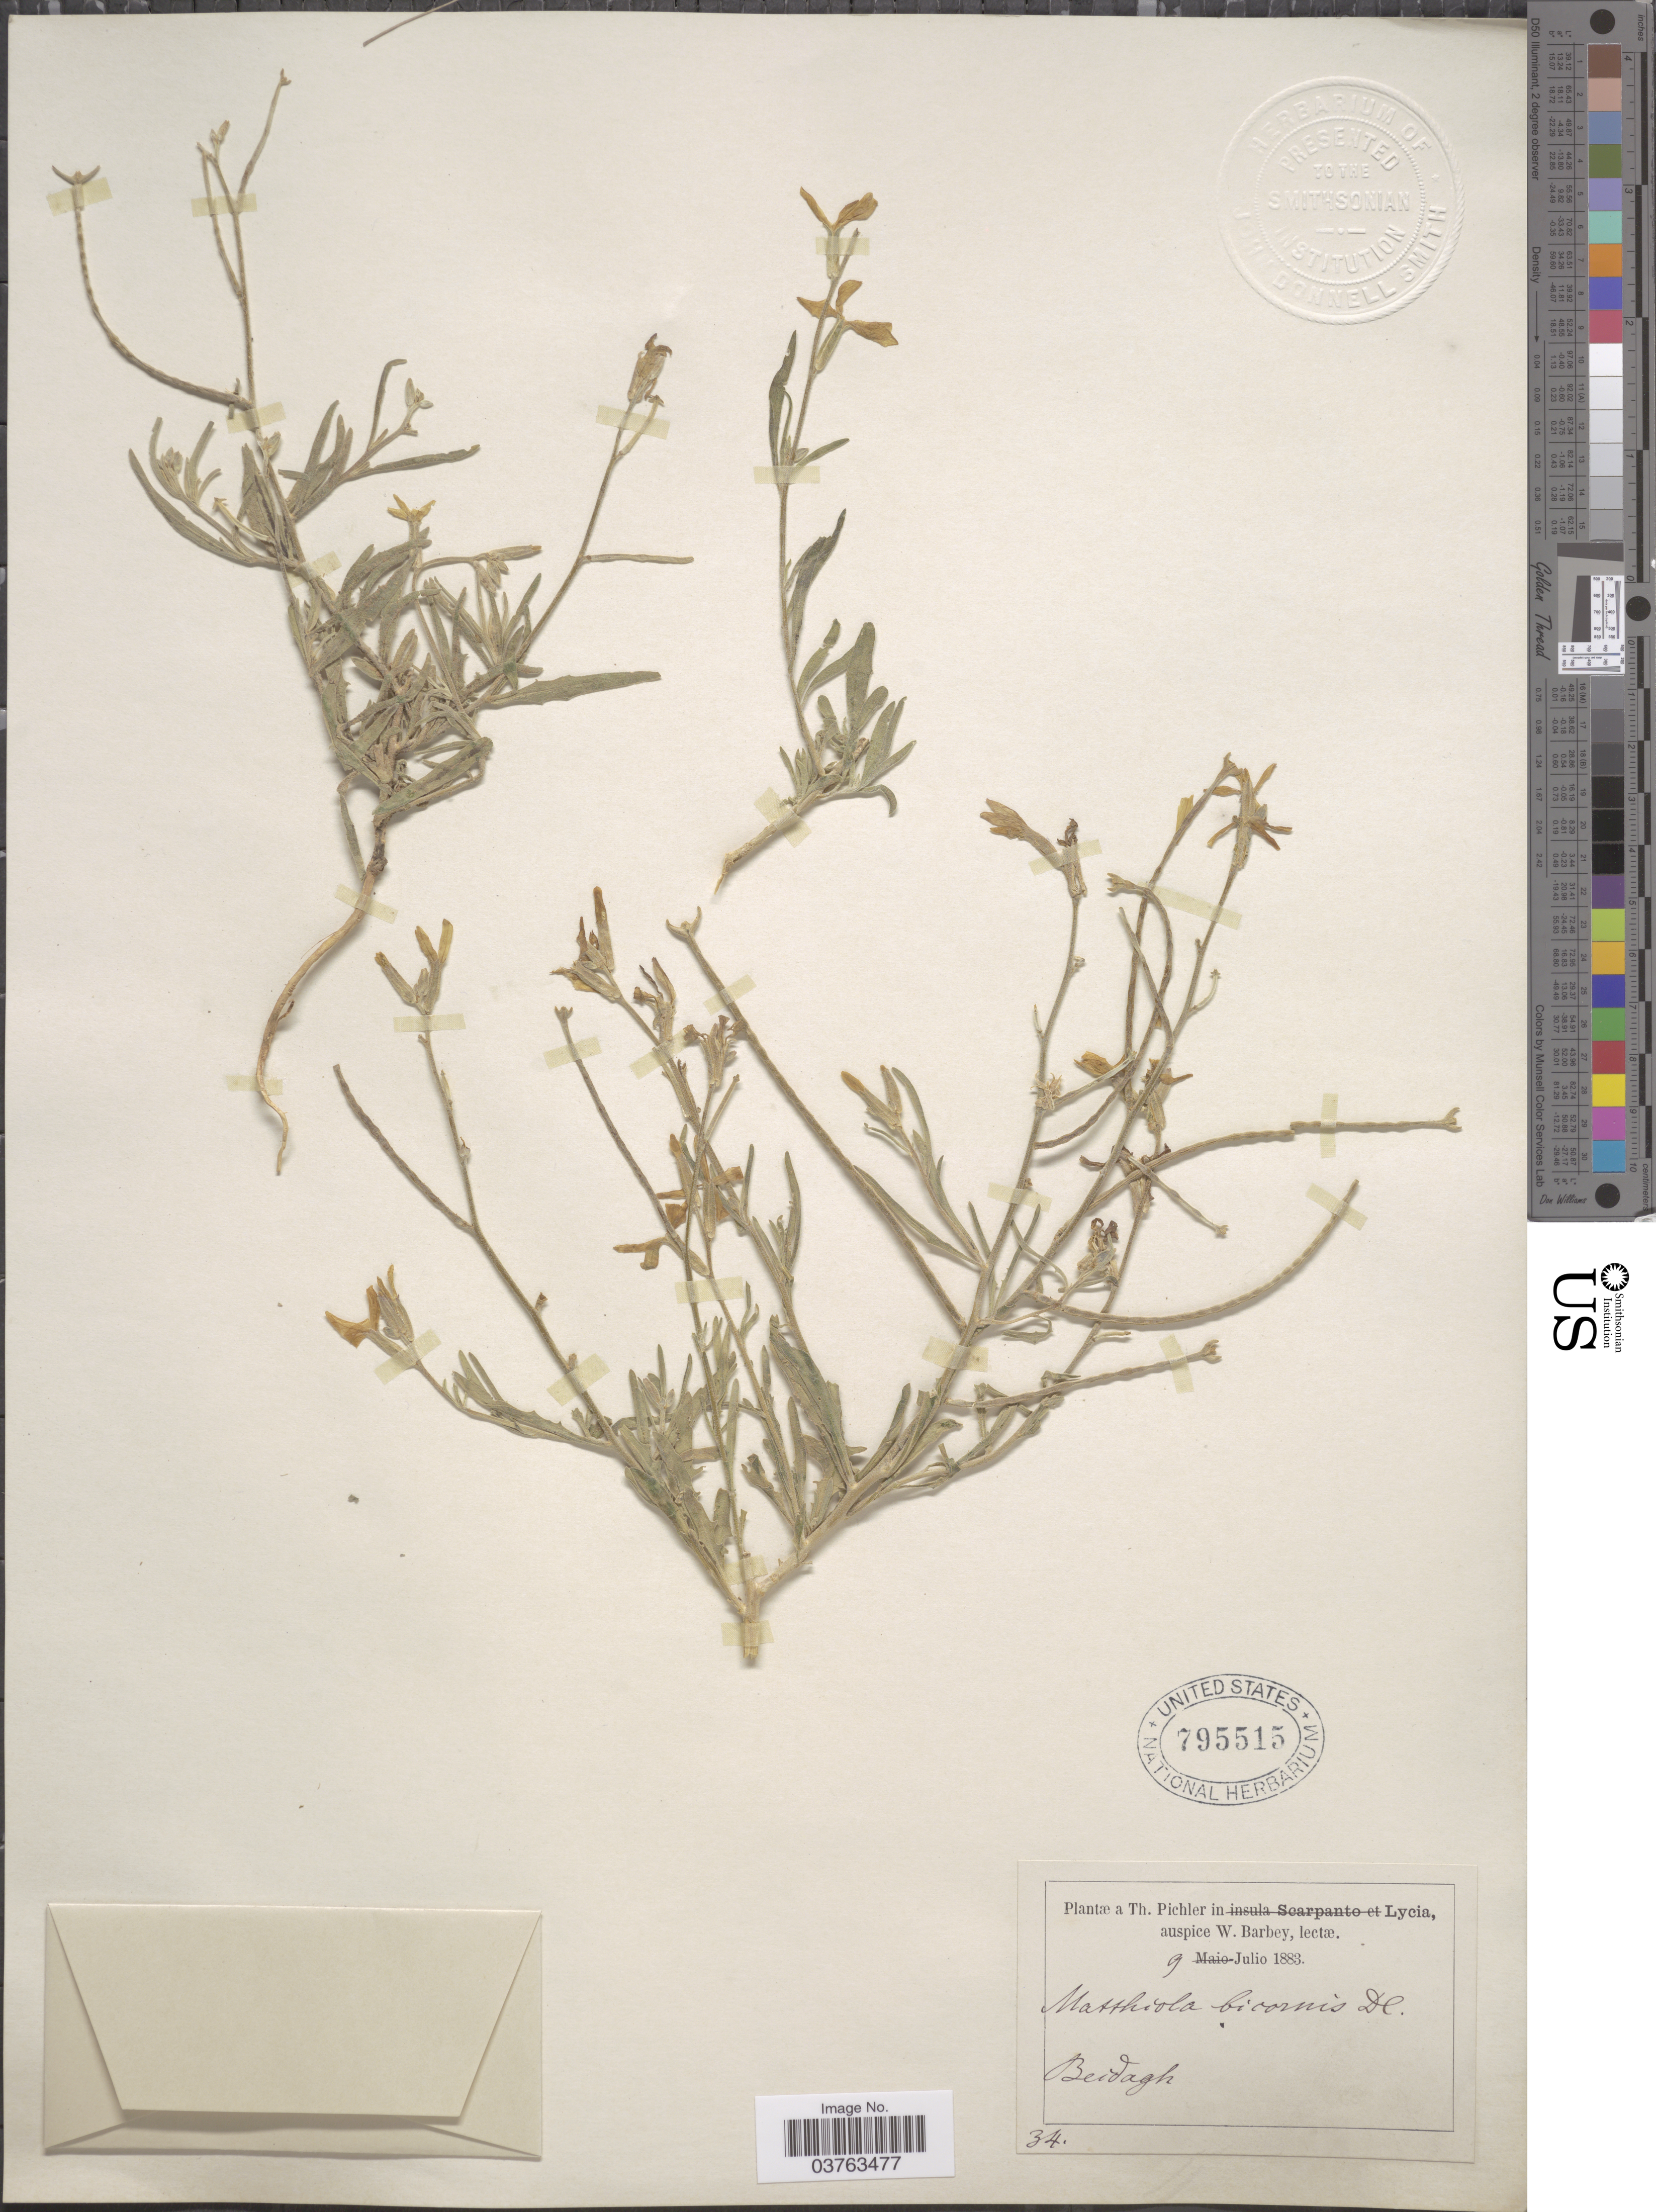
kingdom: Plantae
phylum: Tracheophyta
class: Magnoliopsida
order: Brassicales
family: Brassicaceae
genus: Matthiola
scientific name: Matthiola longipetala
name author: (Vent.) DC.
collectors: T. Pichler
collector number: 34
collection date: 1883-07-09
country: Turkey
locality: Lycia, Beidagh.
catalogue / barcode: US 795515